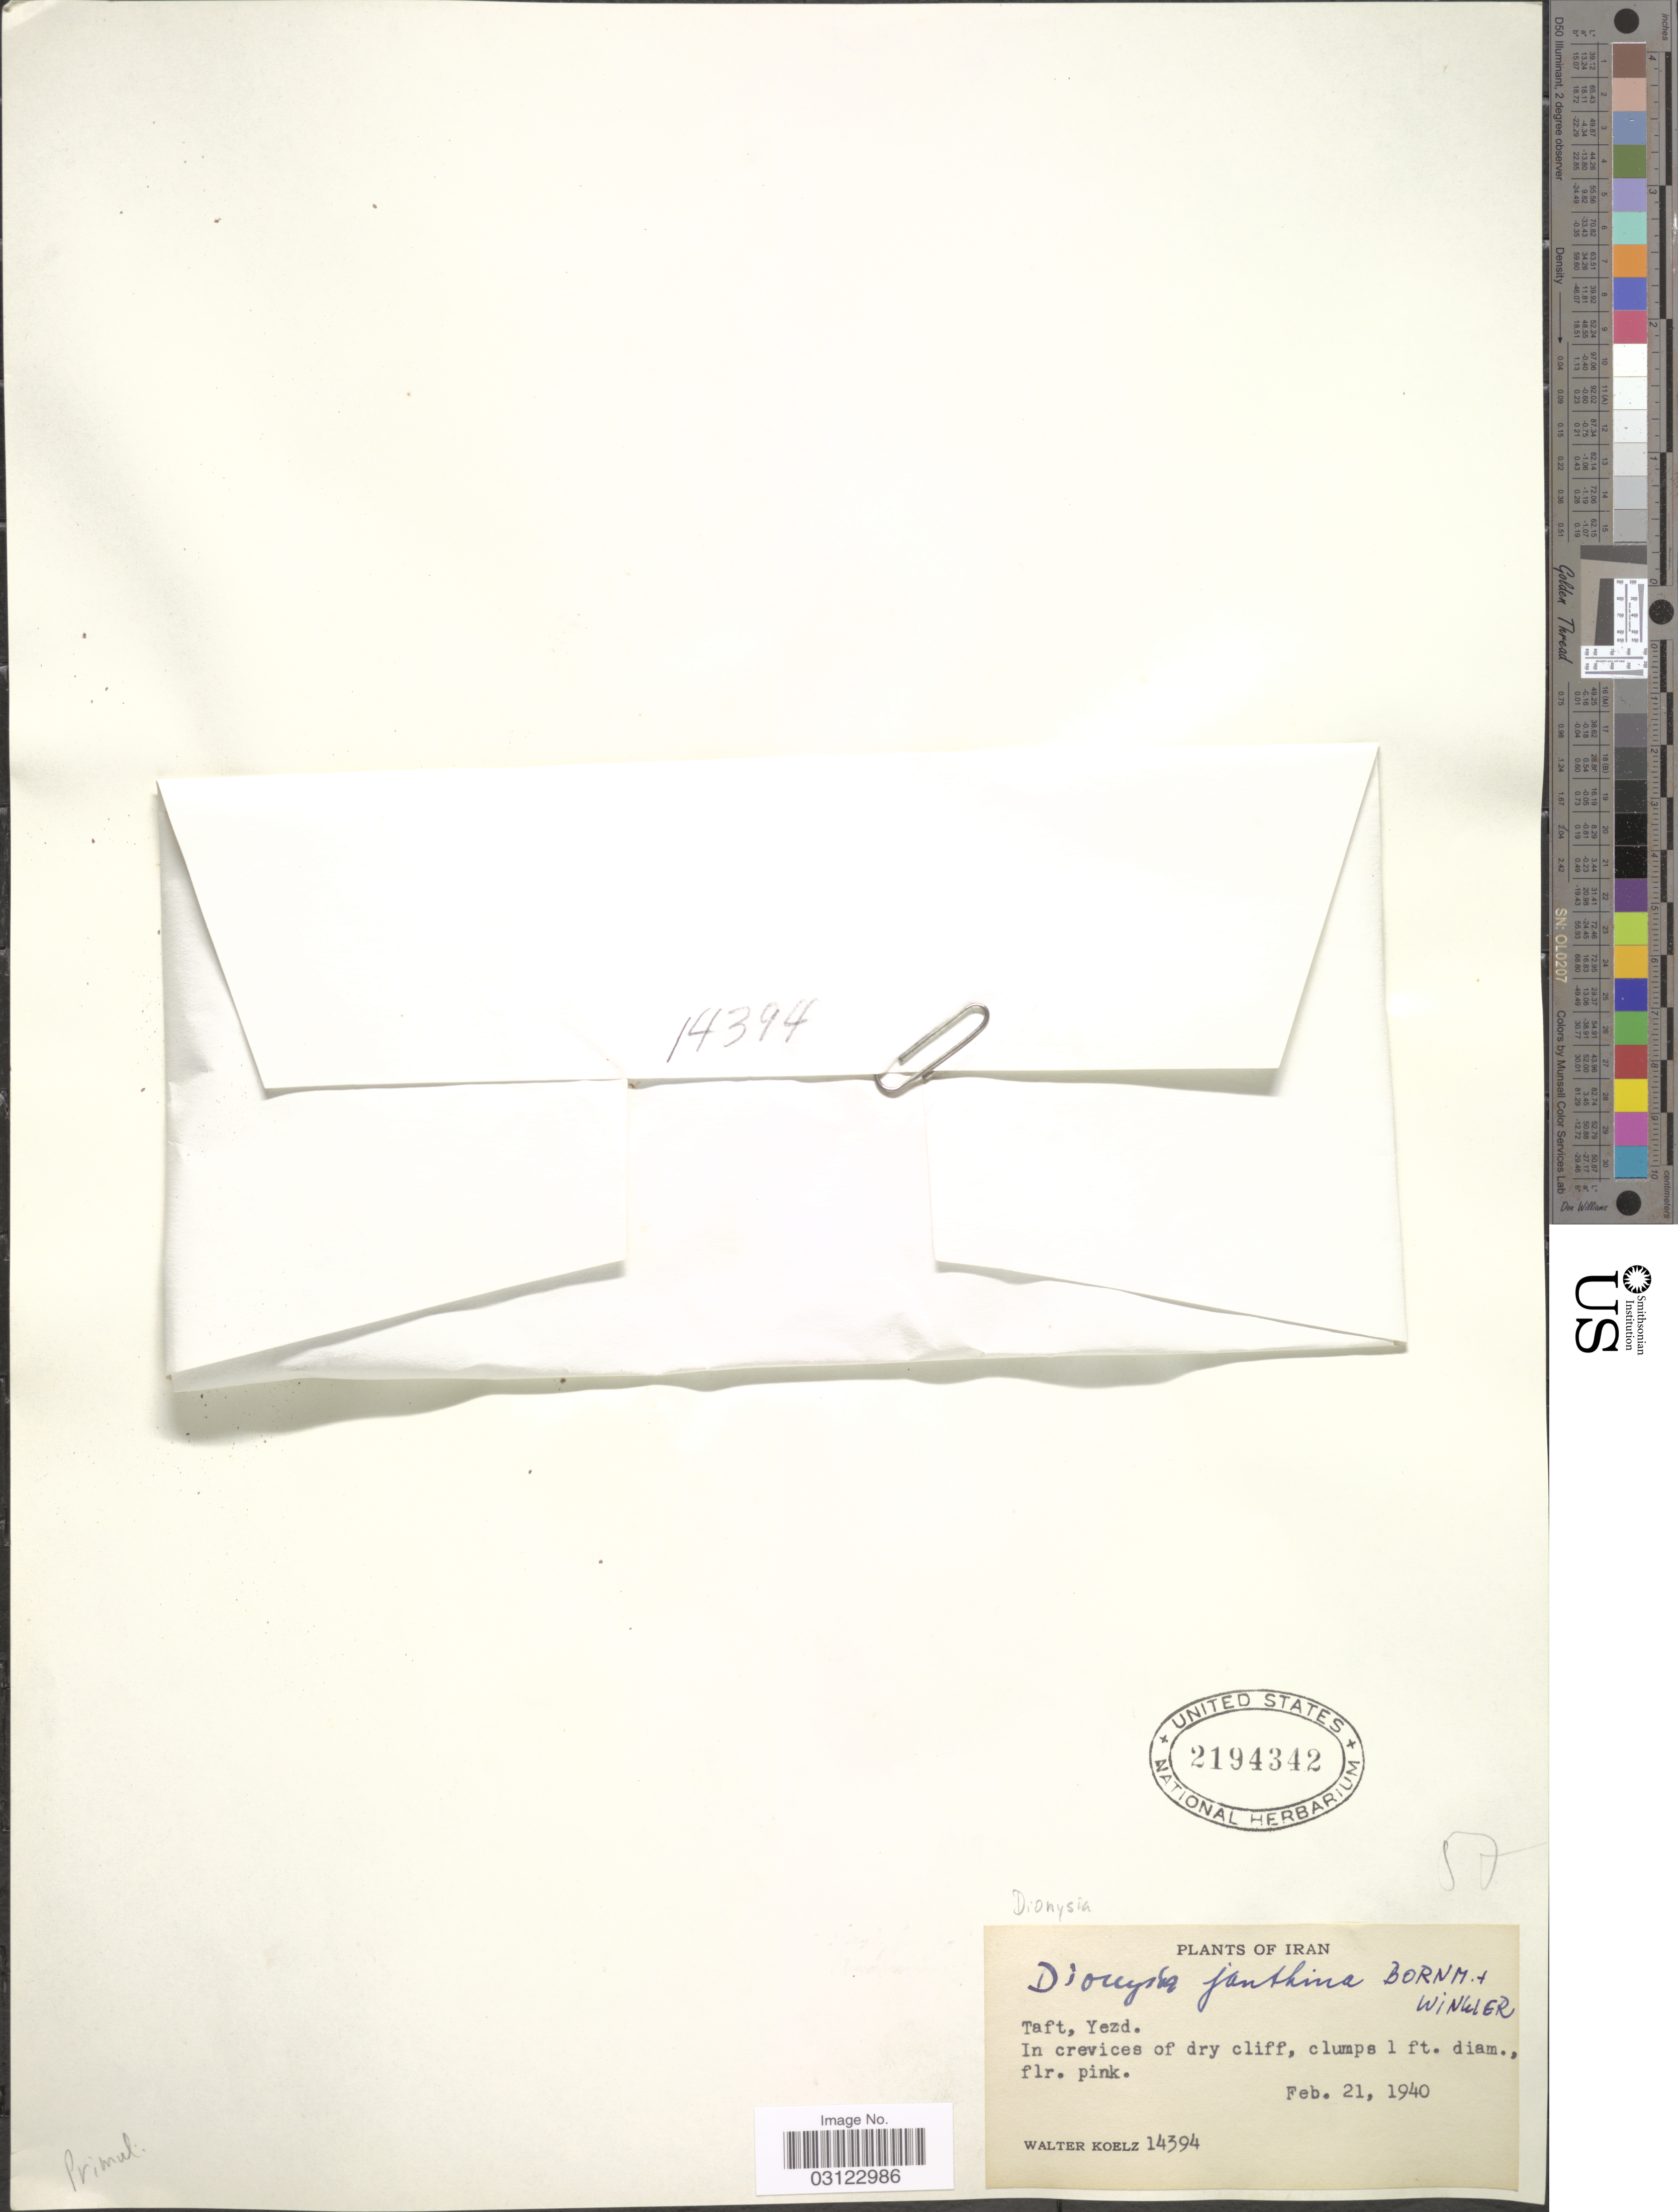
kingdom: Plantae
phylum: Tracheophyta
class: Magnoliopsida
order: Ericales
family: Primulaceae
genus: Dionysia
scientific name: Dionysia janthina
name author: Bornm.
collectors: W. N. Koelz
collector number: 14394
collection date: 1940-02-21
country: Iran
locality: Taft, Yezd.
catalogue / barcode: US 2194342